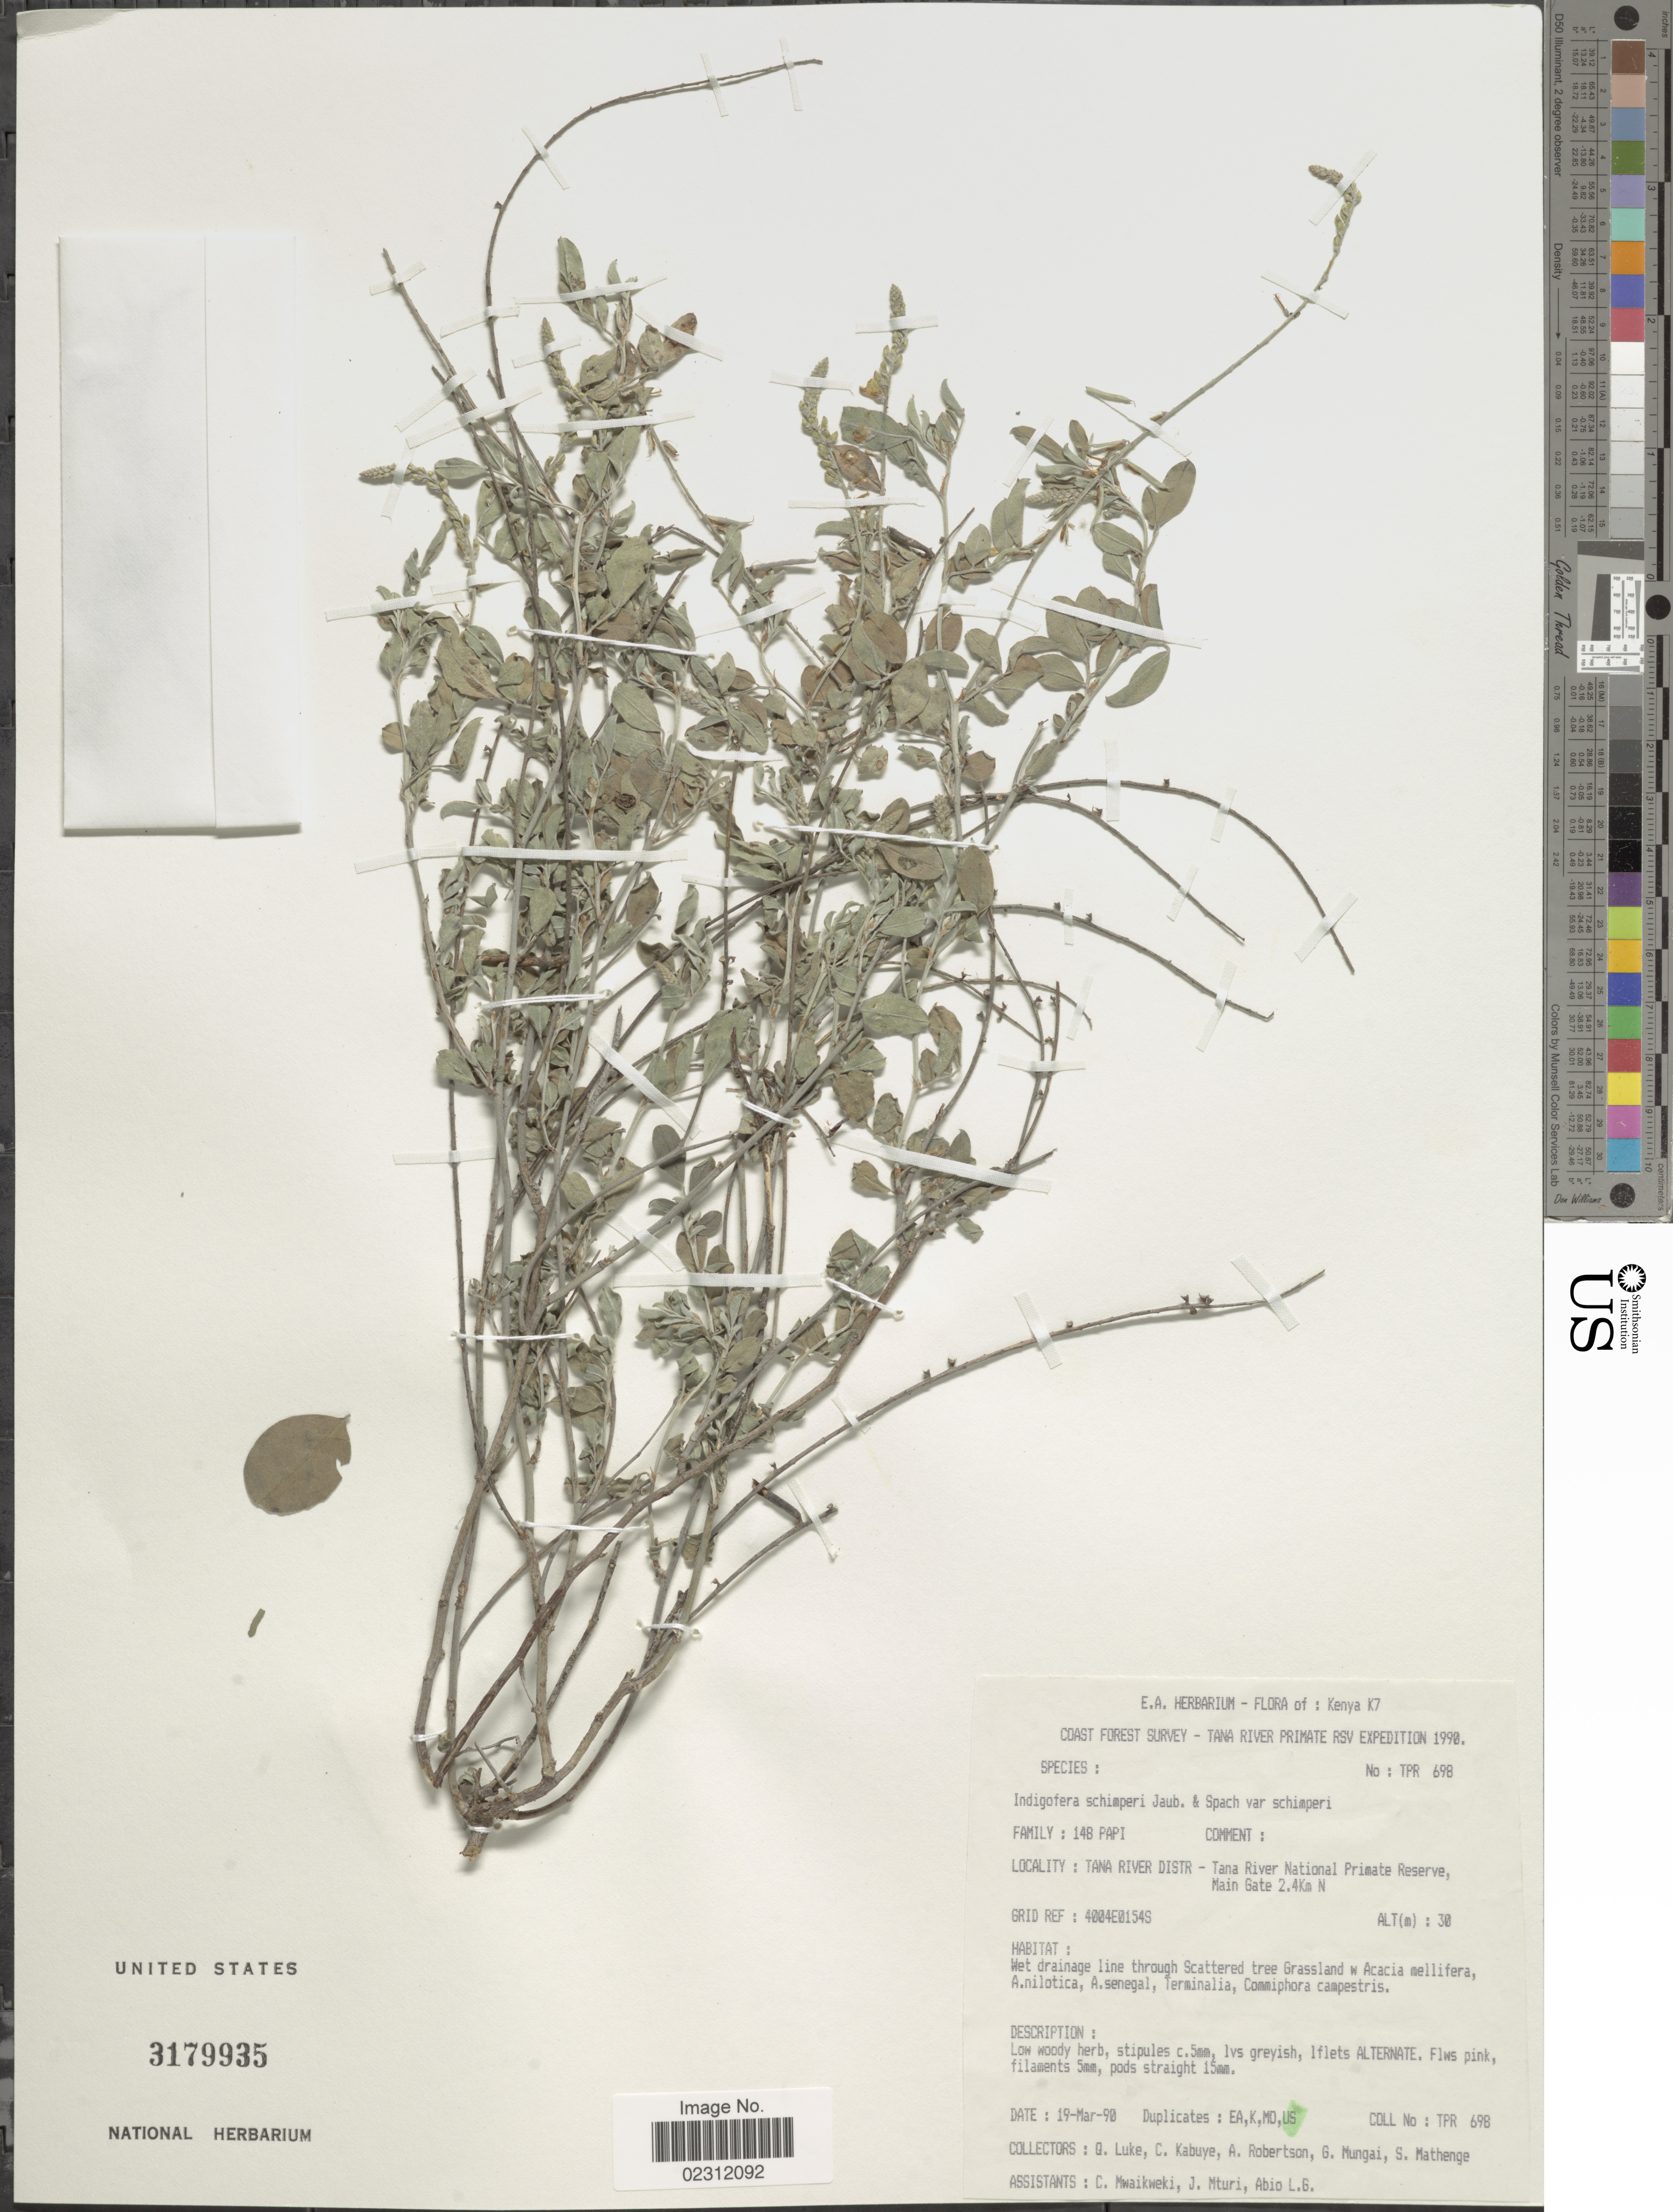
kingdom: Plantae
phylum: Tracheophyta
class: Magnoliopsida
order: Fabales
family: Fabaceae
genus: Indigofera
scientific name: Indigofera schimperi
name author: Jaub. & Spach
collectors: Q. Luke, C. Kabuye, A. Robertson, G. Mungai & S. Mathenge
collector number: TPR698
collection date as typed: Transcribed d/m/y: 19/3/90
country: Kenya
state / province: Tana River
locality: Kenya K7, Tana River National Primate Reserve, Main Gate 2.4 km N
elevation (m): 30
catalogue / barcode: US 3179935